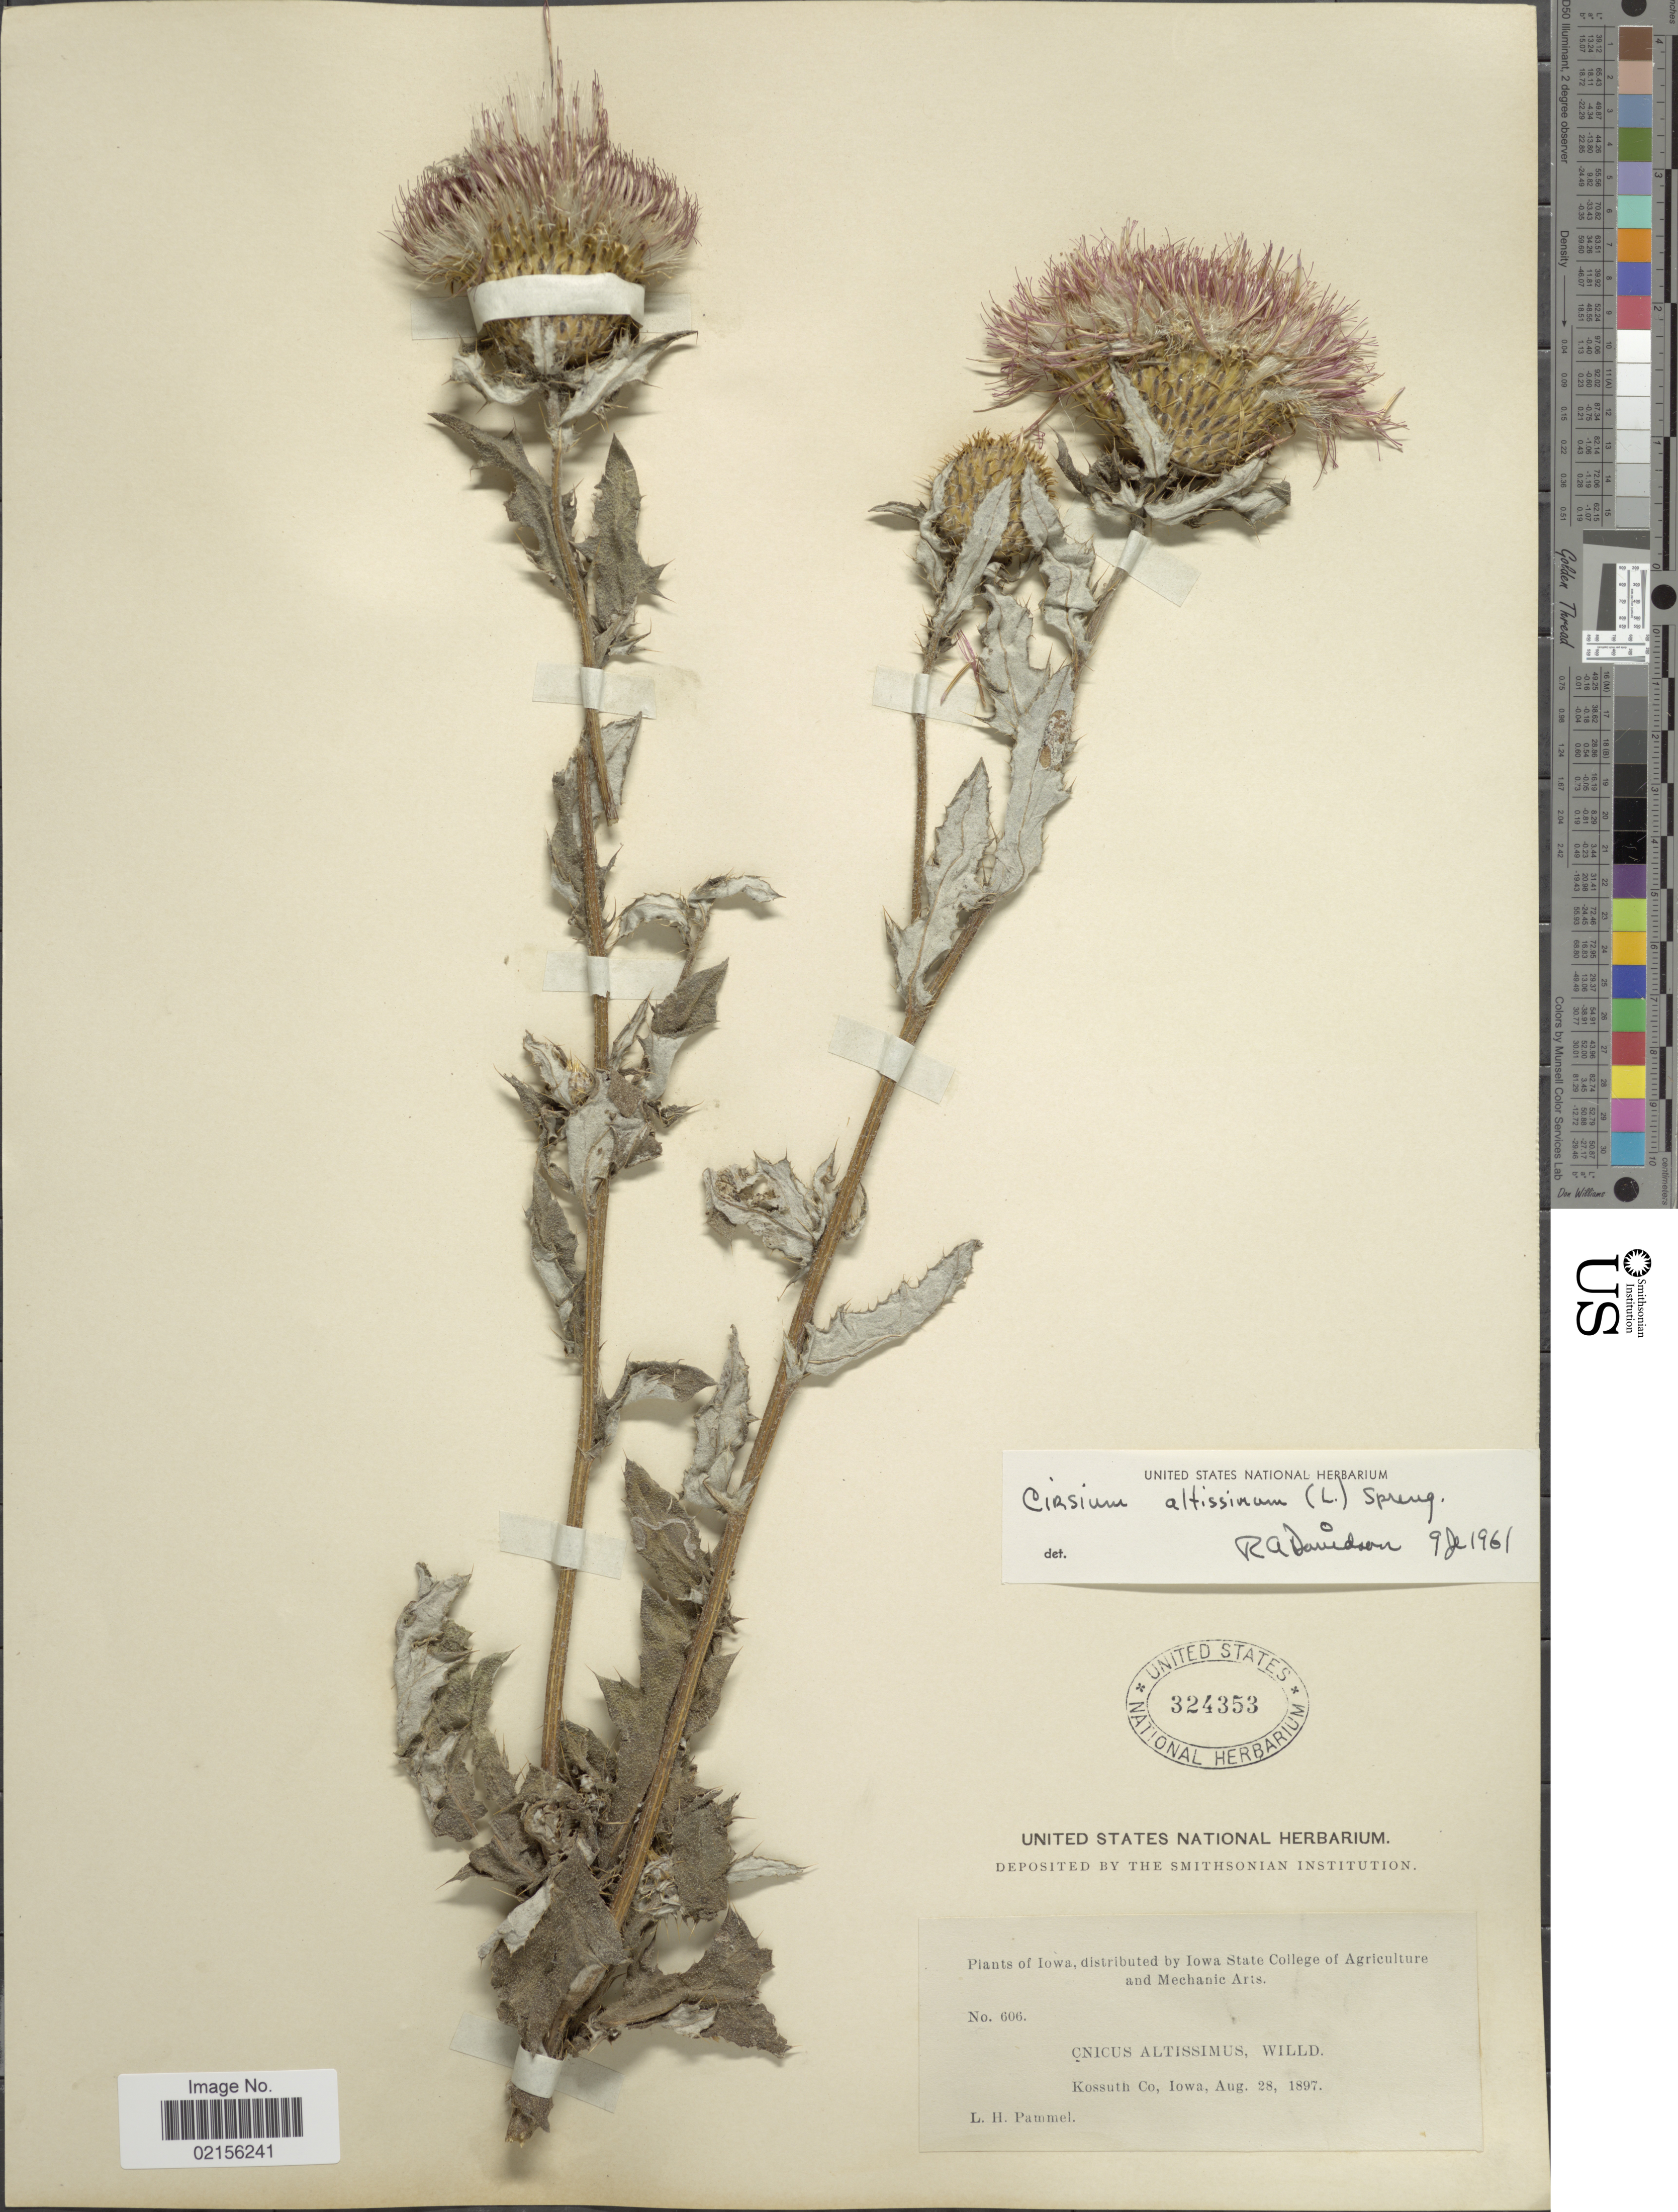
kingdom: Plantae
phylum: Tracheophyta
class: Magnoliopsida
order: Asterales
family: Asteraceae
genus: Cirsium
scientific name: Cirsium altissimum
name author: (L.) Spreng.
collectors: L. Pammel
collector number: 606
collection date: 1897-08-28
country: United States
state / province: Iowa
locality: Kossuth Co.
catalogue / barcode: US 324353